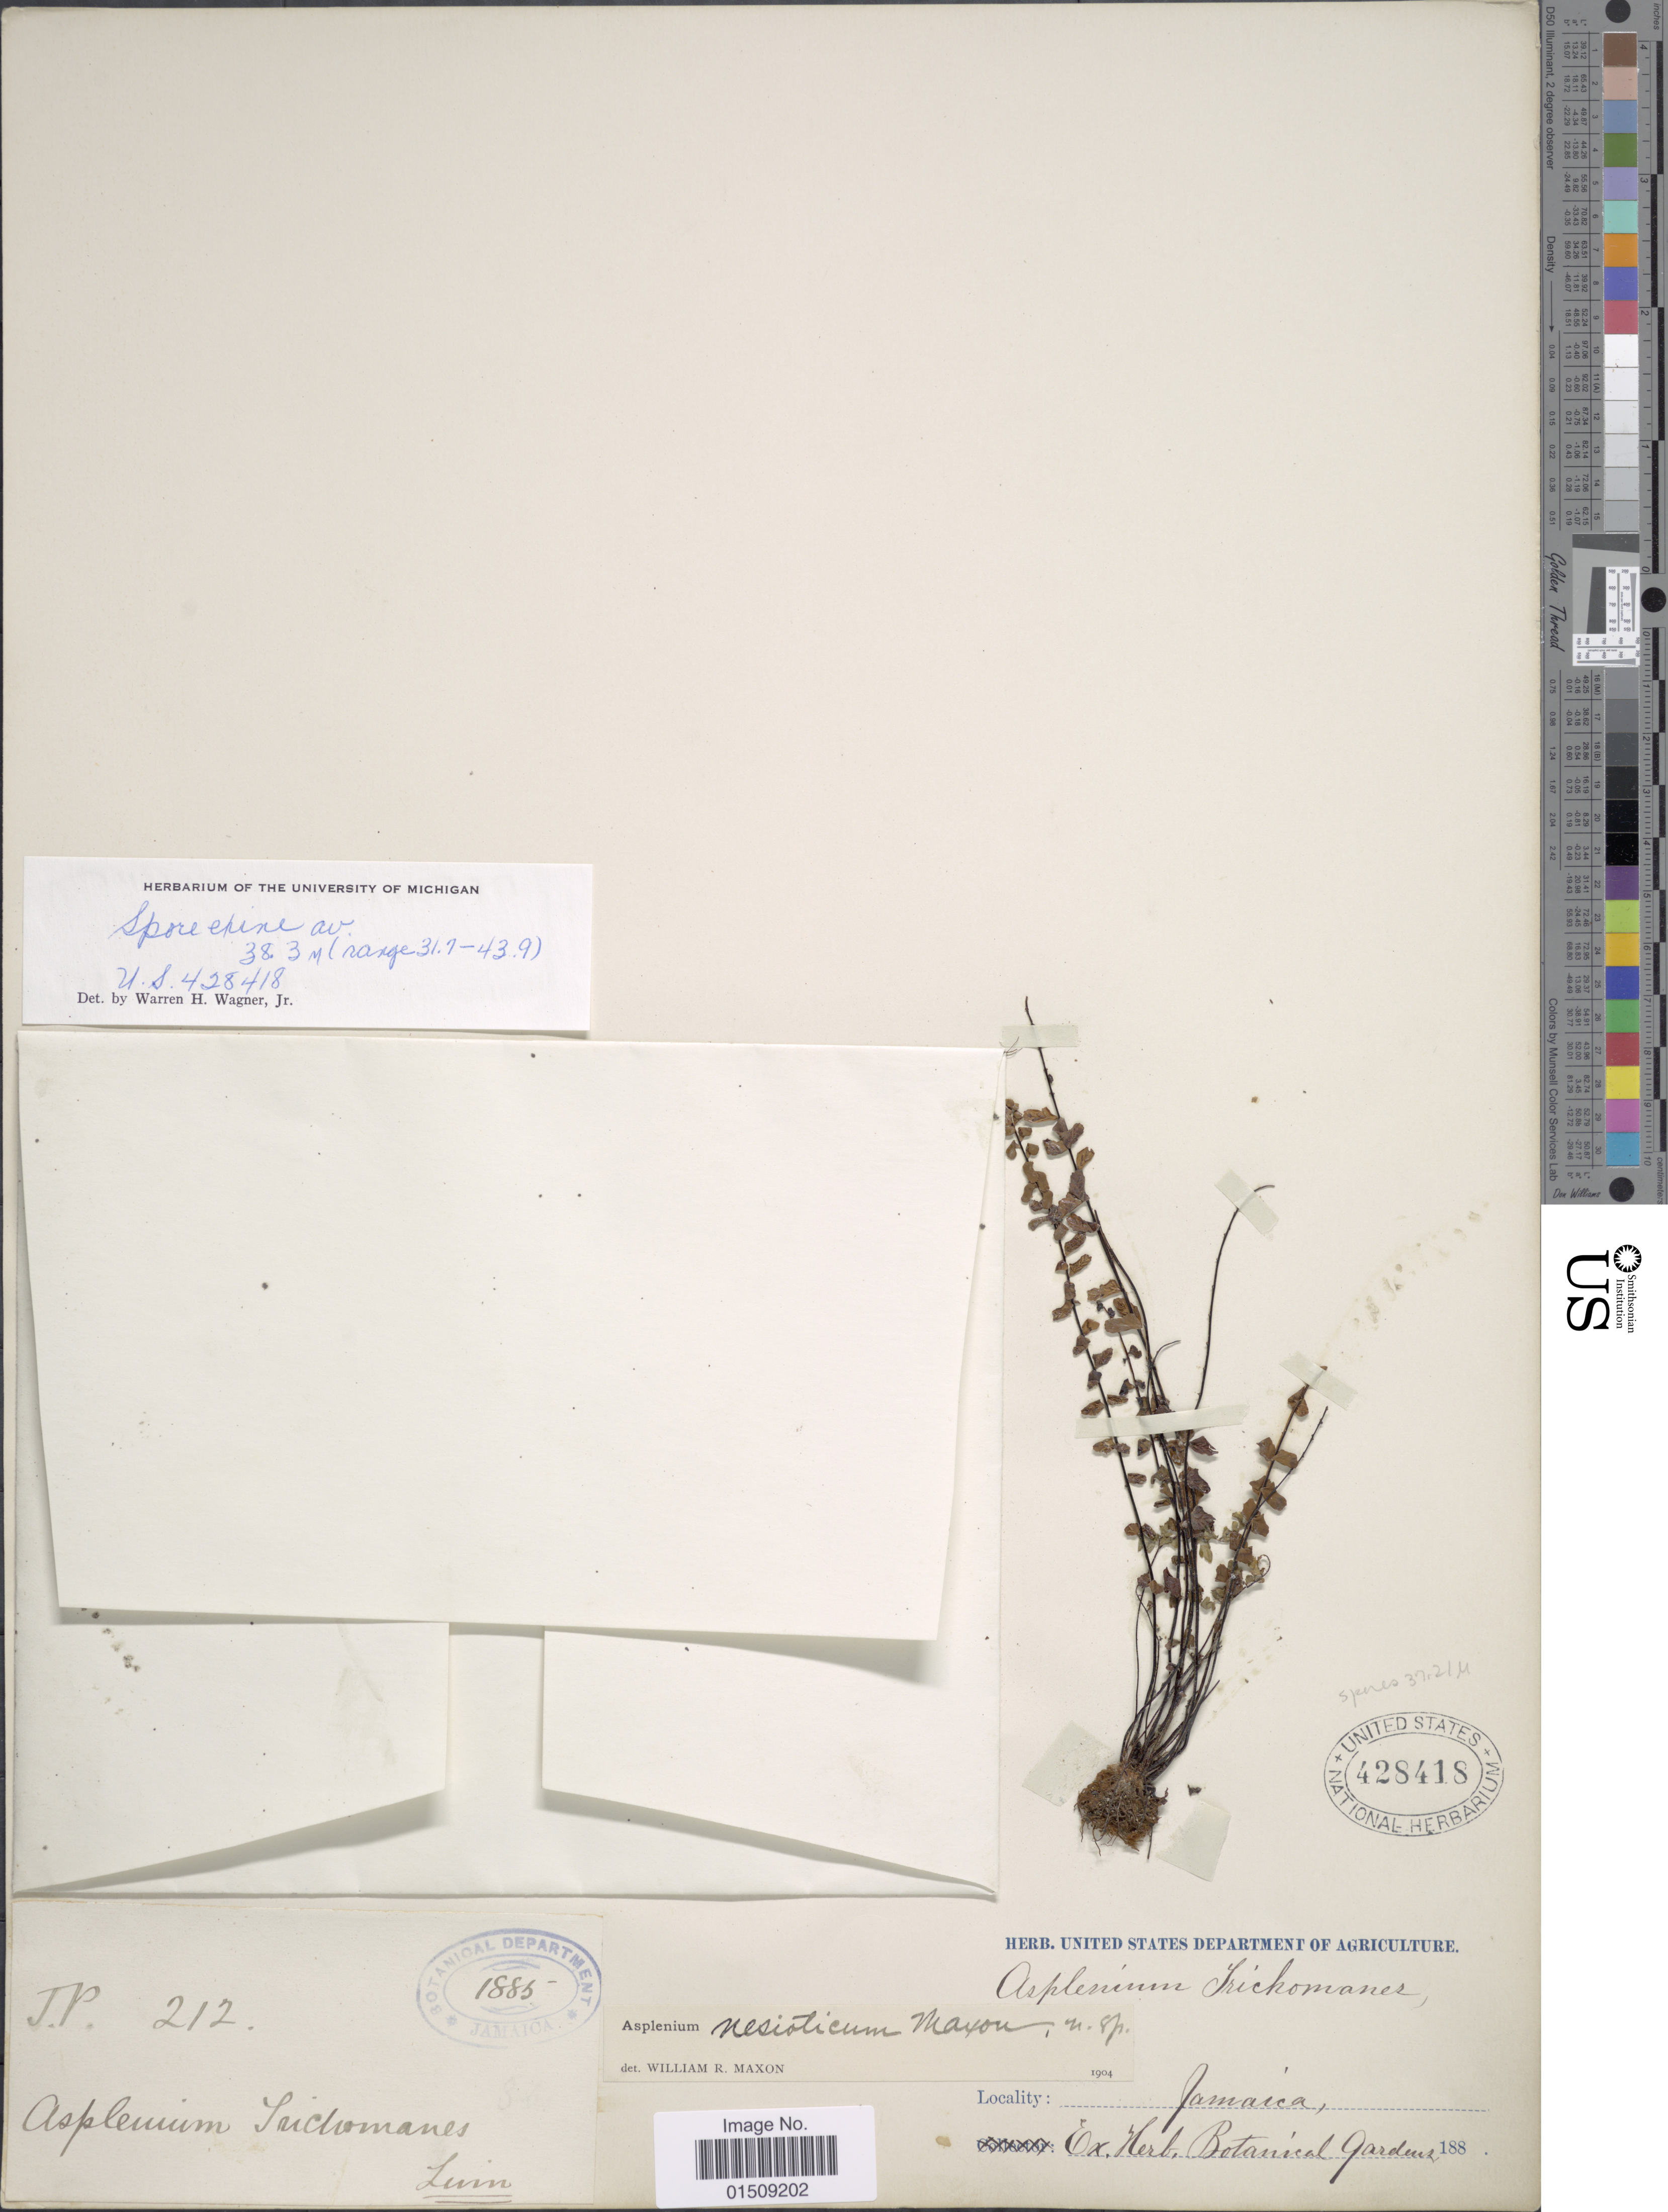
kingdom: Plantae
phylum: Tracheophyta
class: Polypodiopsida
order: Polypodiales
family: Aspleniaceae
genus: Asplenium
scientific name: Asplenium nesioticum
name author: Maxon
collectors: J.P.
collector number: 212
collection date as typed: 188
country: Jamaica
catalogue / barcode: US 428418